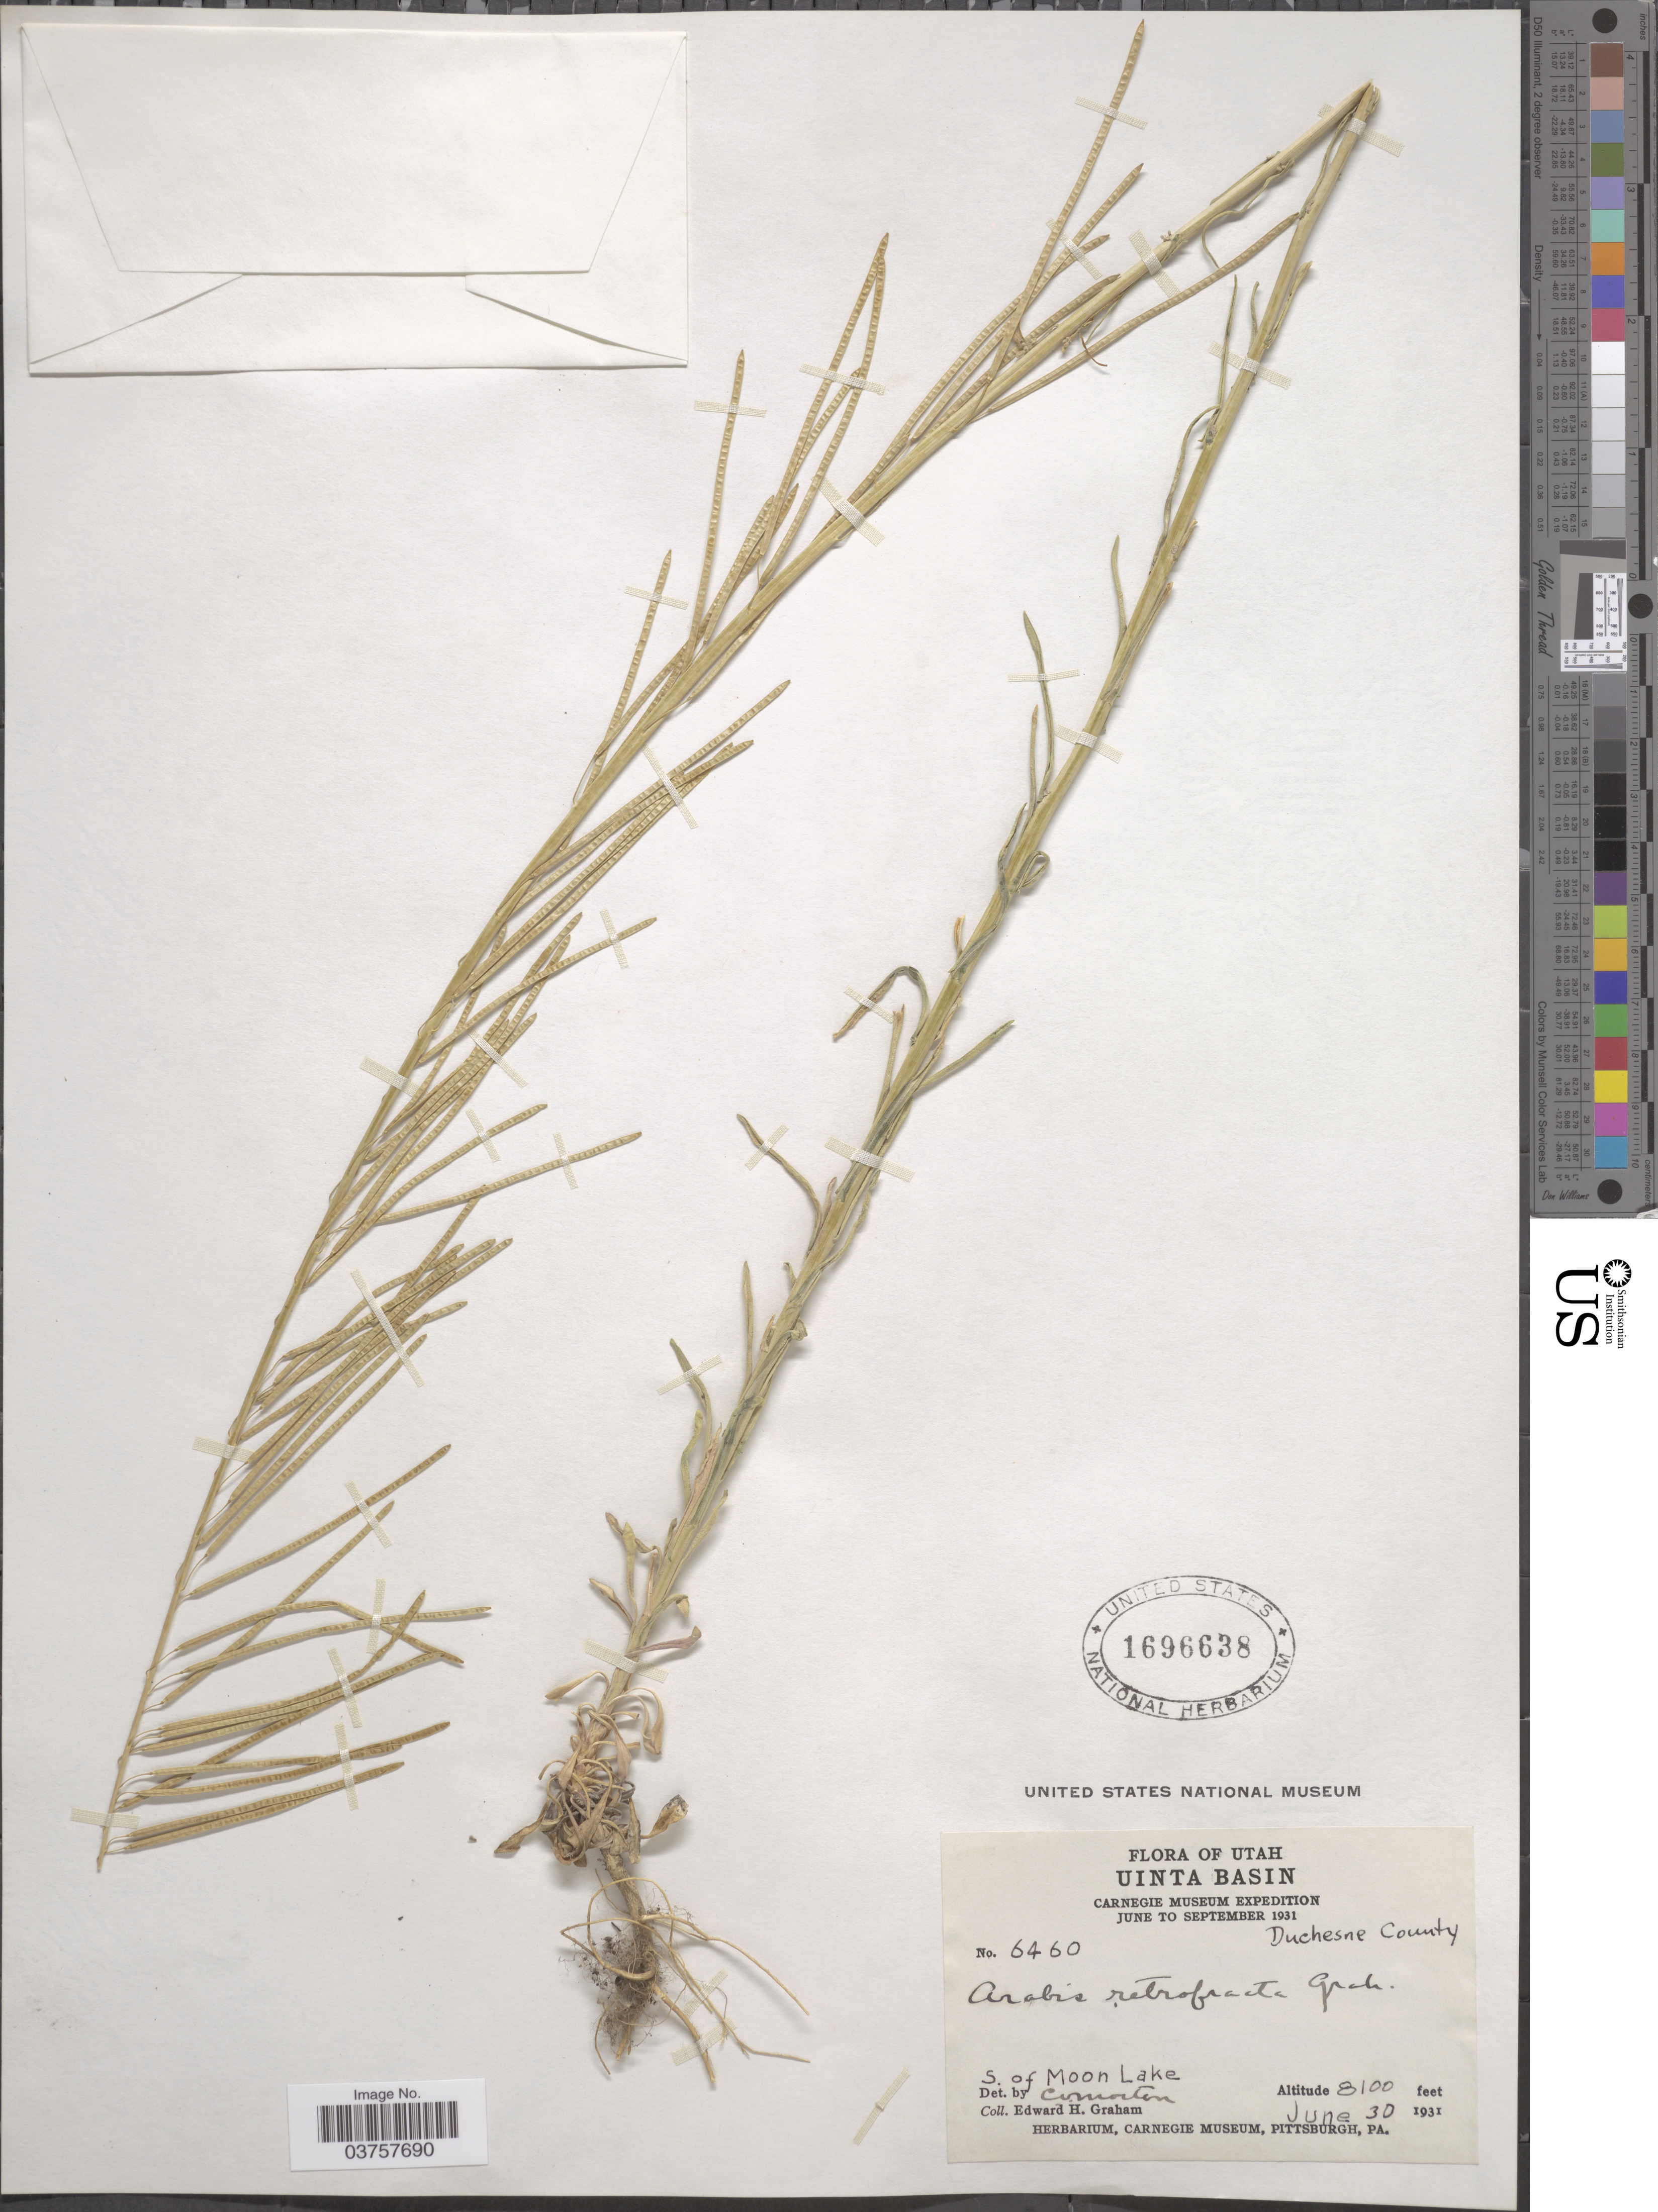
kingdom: Plantae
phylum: Tracheophyta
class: Magnoliopsida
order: Brassicales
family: Brassicaceae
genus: Arabis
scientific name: Arabis holboellii var. retrofracta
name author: Rydb.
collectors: E. H. Graham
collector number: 6460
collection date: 1931-06-30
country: United States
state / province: Utah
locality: Uinta Basin. Duchesne County. S. of Moon Lake.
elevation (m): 2469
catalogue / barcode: US 1696638